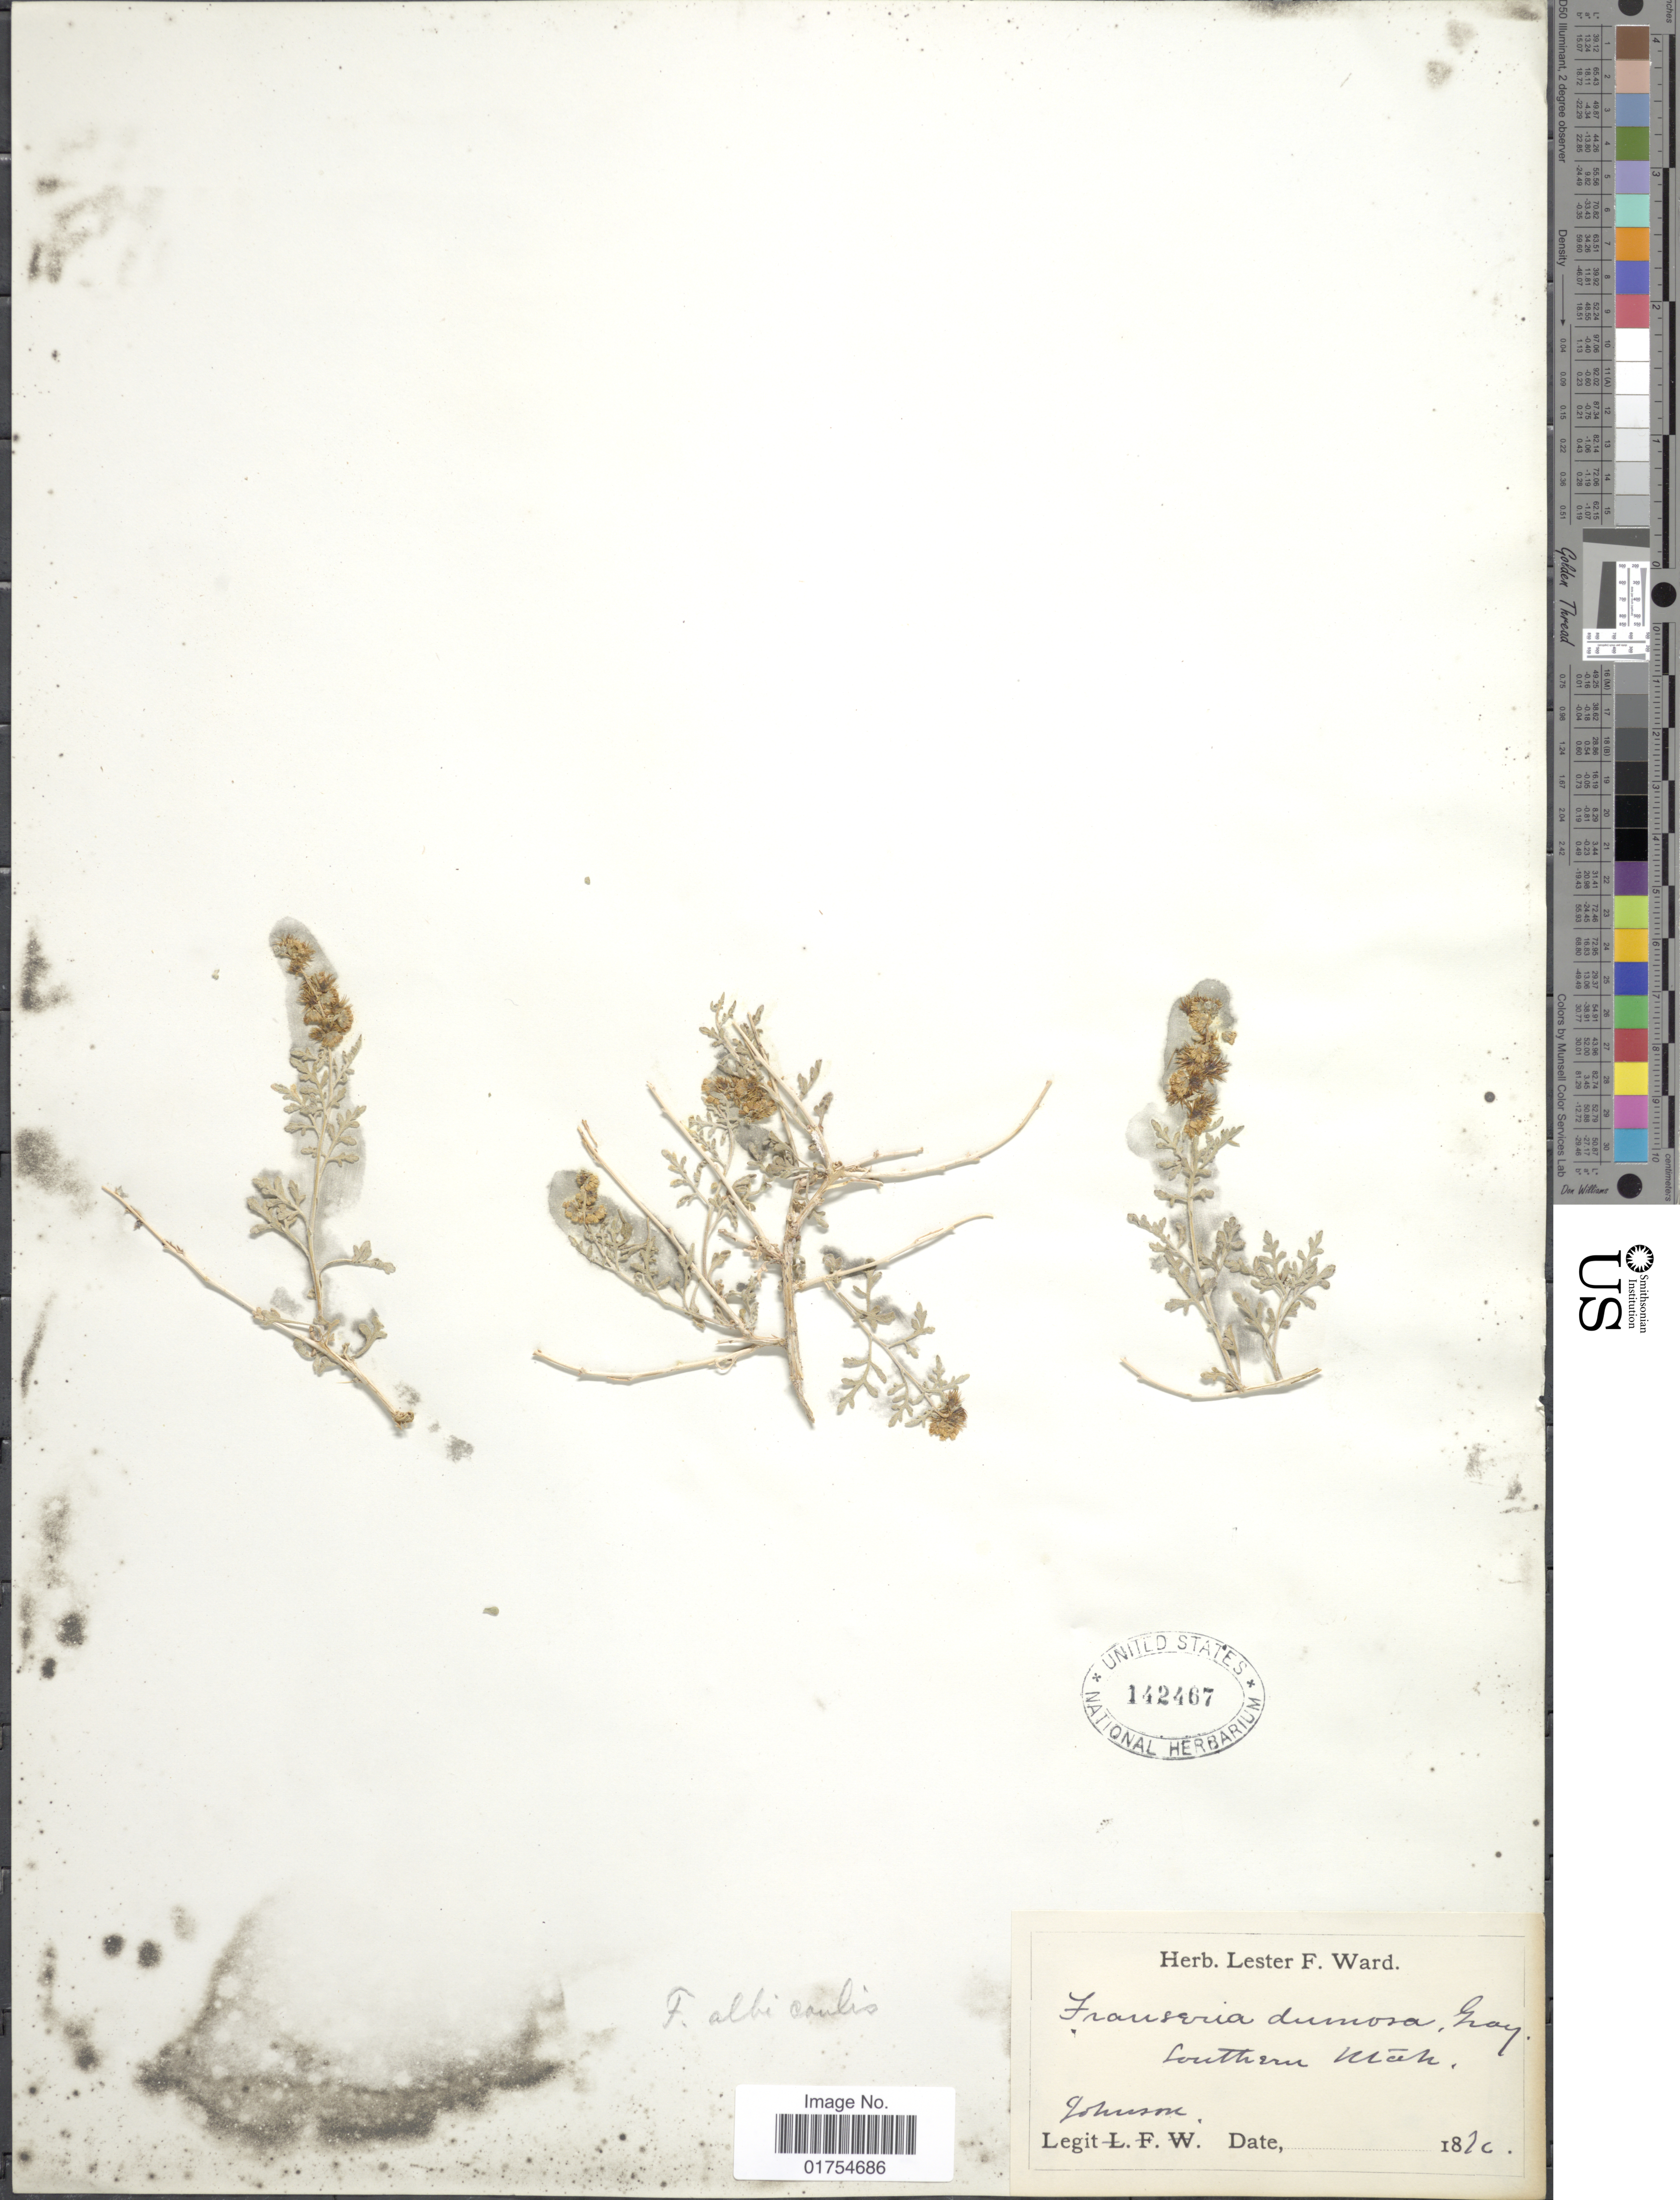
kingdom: Plantae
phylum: Tracheophyta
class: Magnoliopsida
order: Asterales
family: Asteraceae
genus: Franseria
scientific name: Franseria dumosa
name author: A. Gray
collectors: L. F. Ward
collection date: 1876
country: United States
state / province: Utah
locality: Southern Utah, Johnson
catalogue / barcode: US 142467